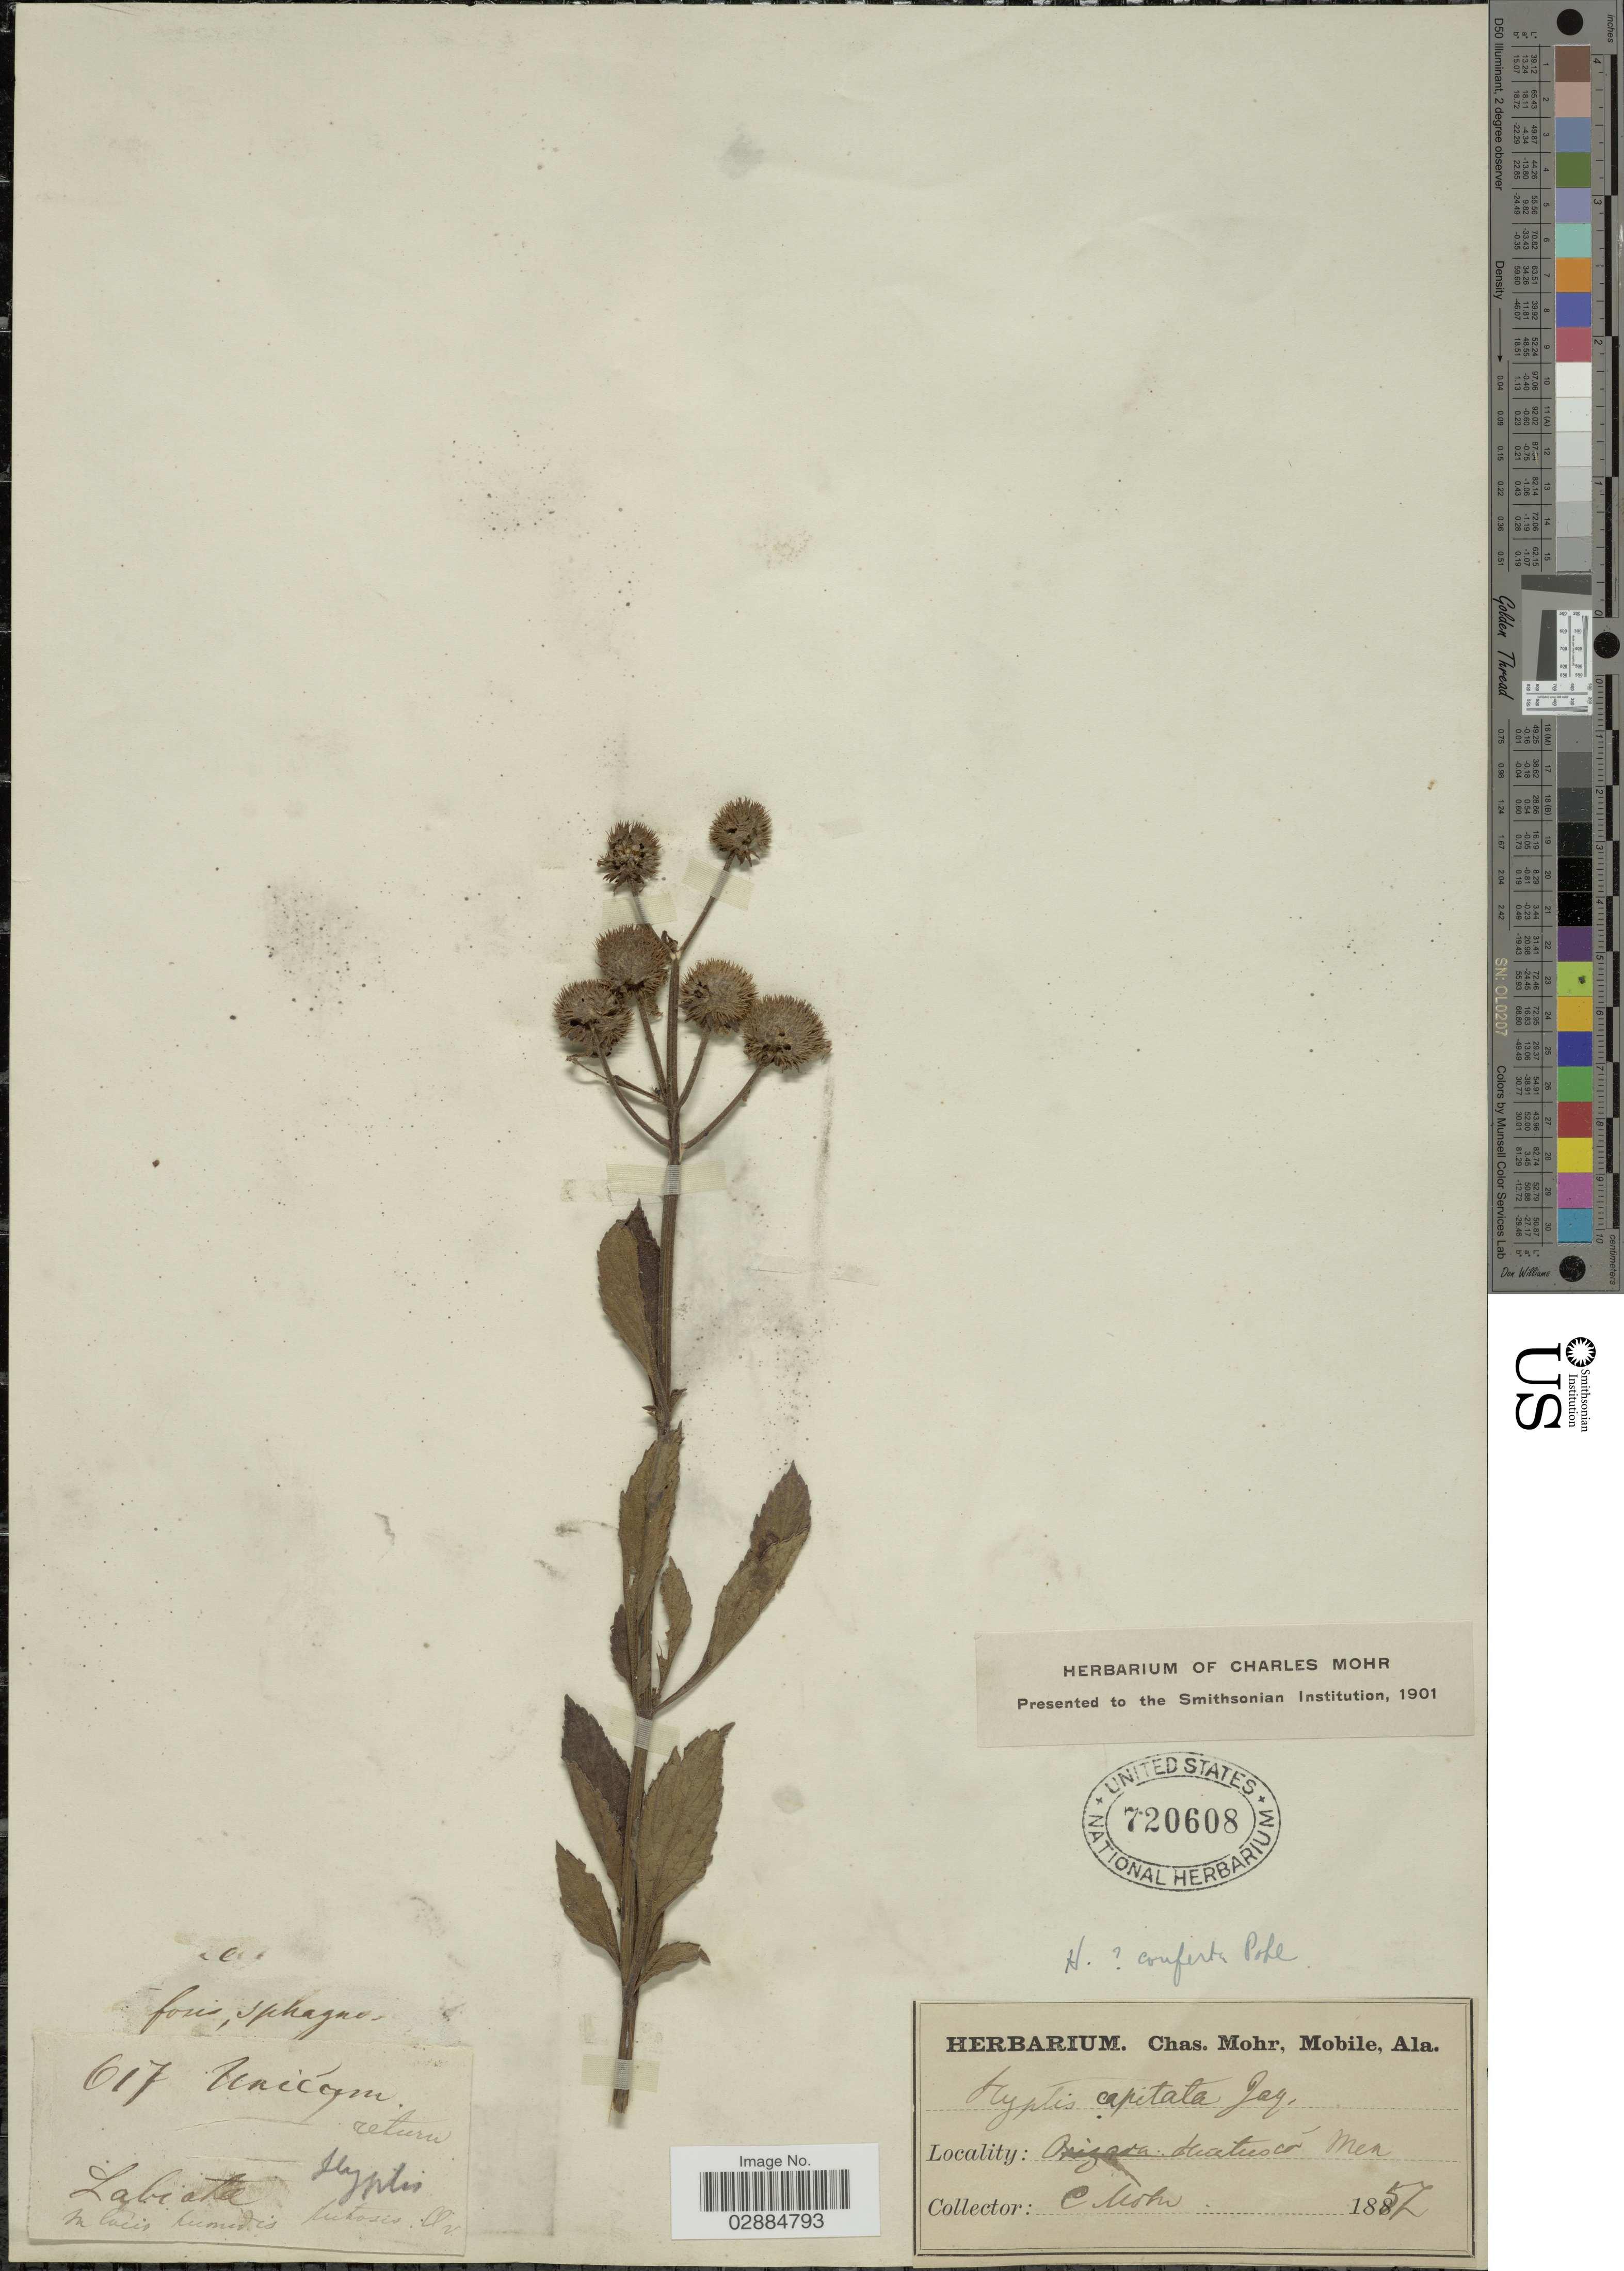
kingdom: Plantae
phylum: Tracheophyta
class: Magnoliopsida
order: Lamiales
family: Lamiaceae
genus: Hyptis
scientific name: Hyptis conferta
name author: Pohl ex Benth.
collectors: C. T. Mohr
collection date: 1857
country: Mexico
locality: Huatusco, Mex.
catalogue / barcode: US 720608